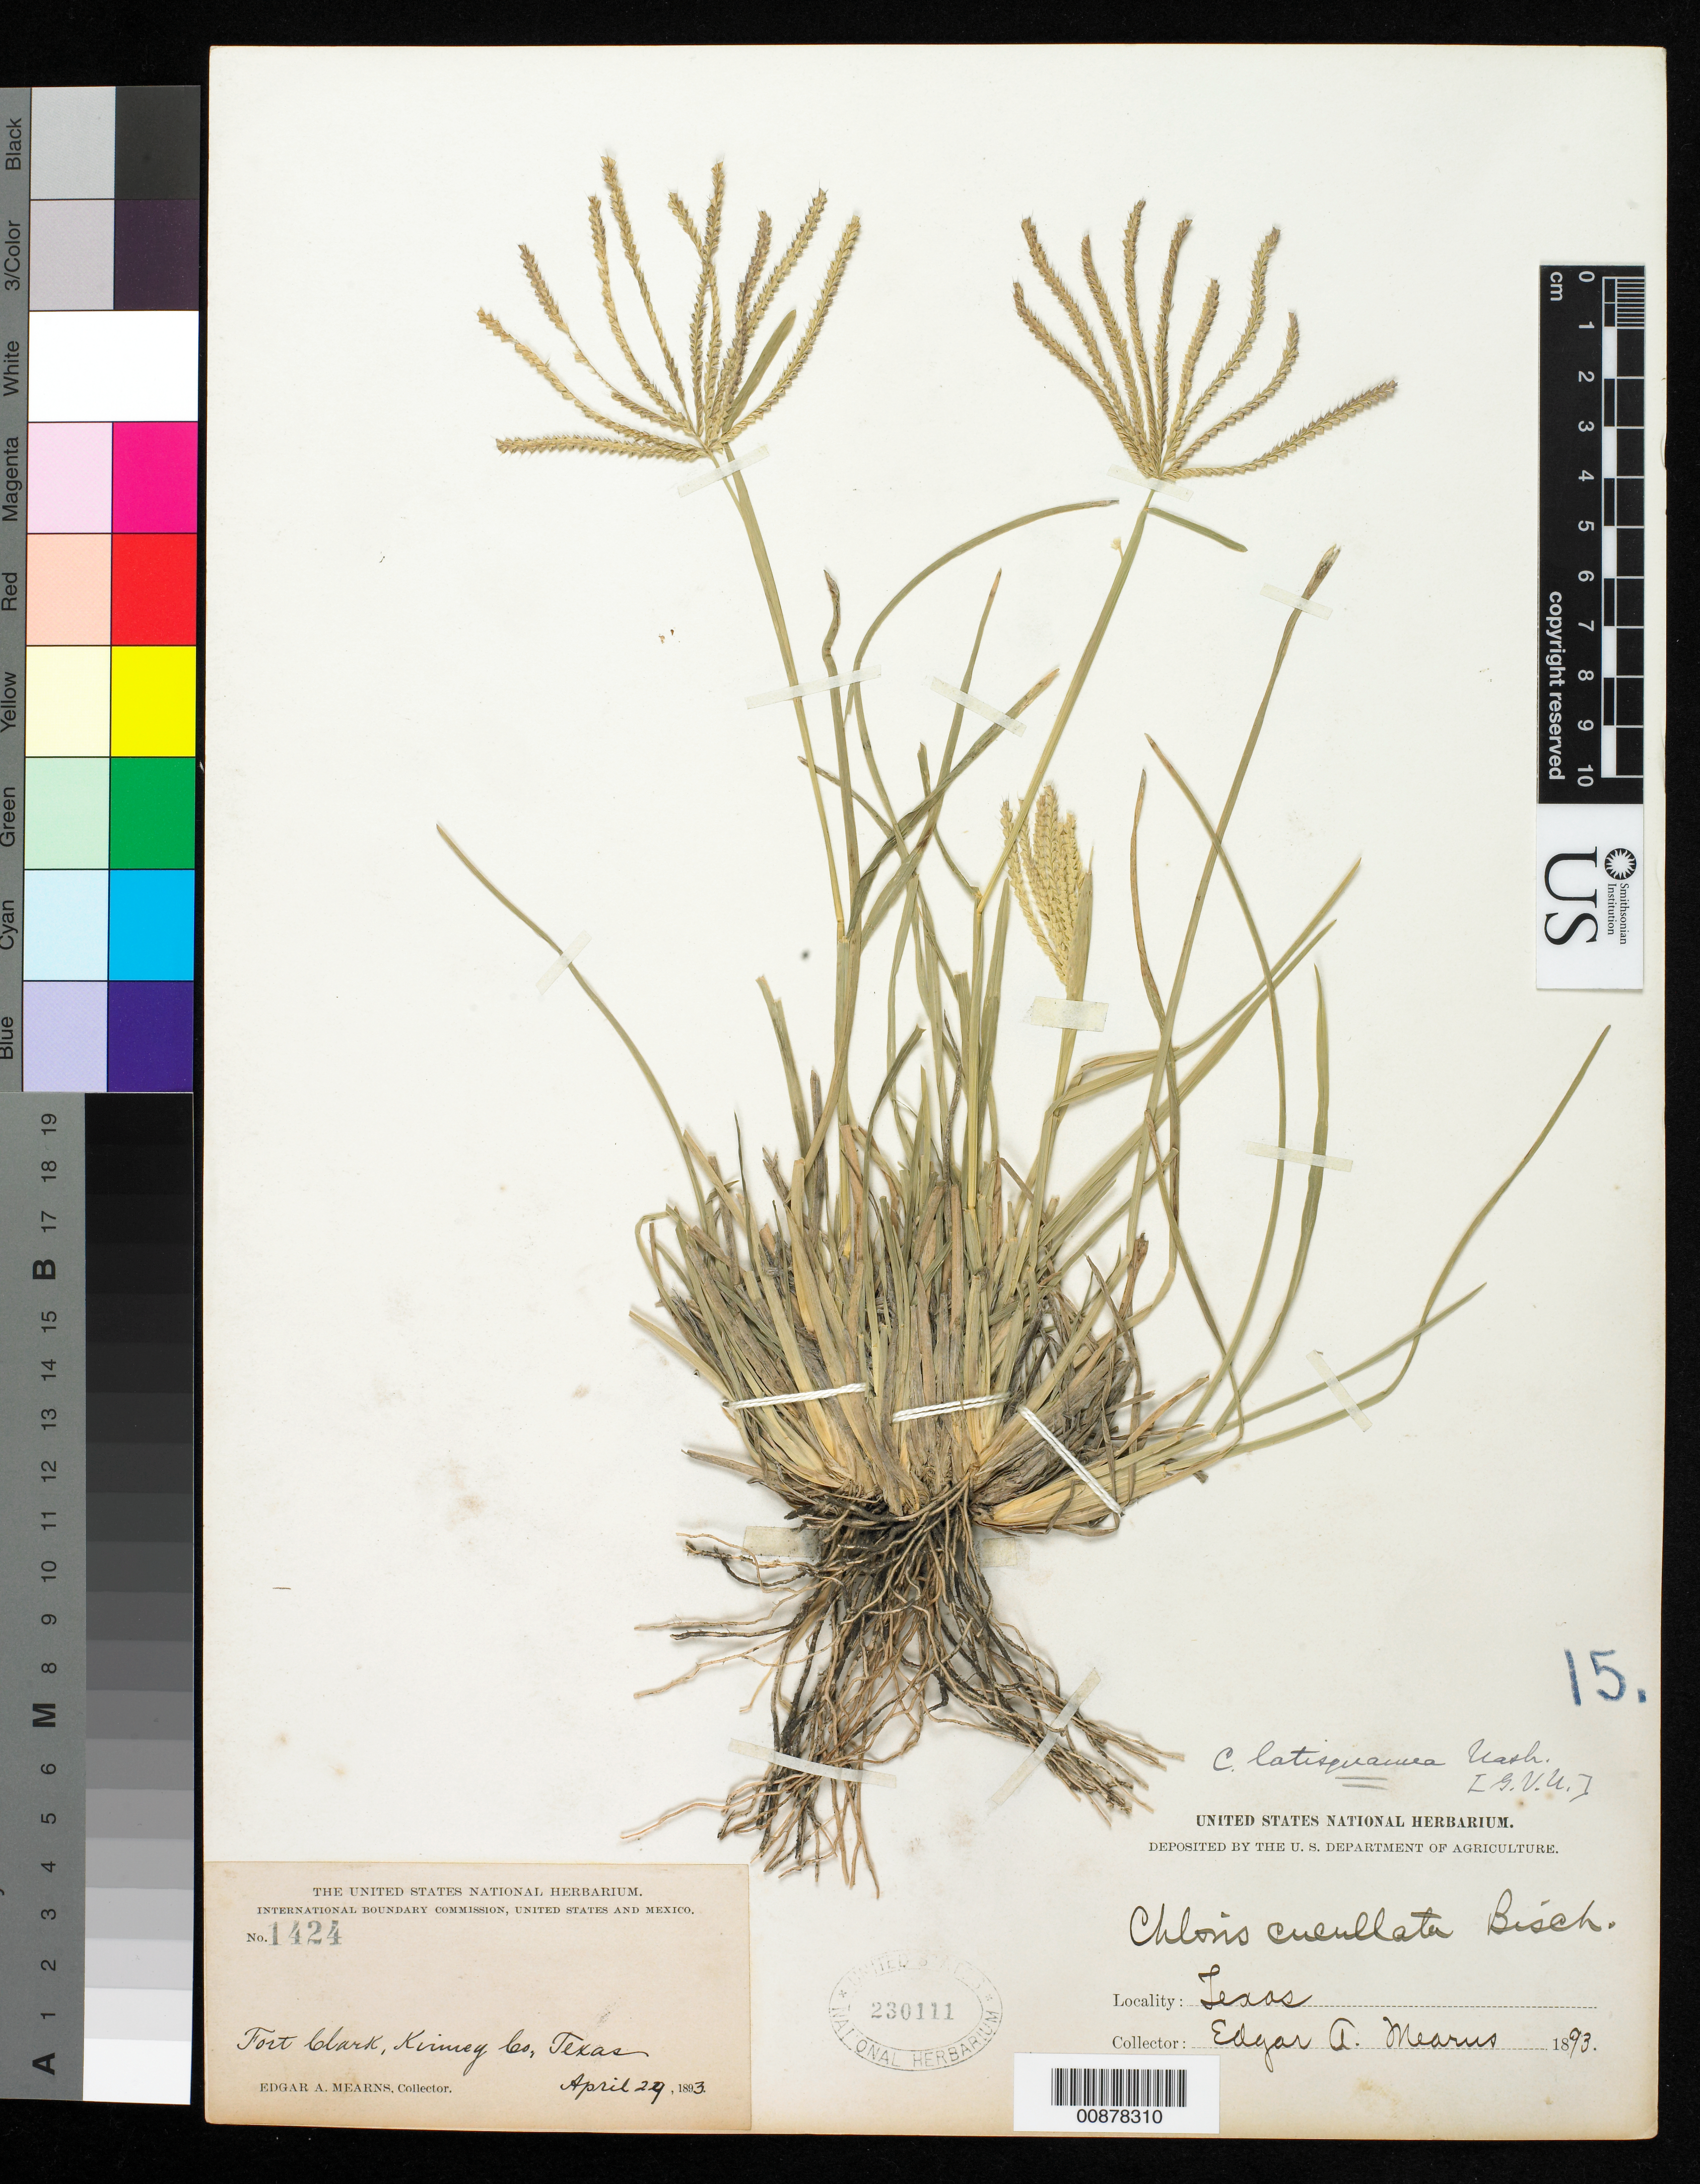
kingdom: Plantae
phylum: Tracheophyta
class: Liliopsida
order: Poales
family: Poaceae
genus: Chloris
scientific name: Chloris latisquamea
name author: Nash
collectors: E. A. Mearns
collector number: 1424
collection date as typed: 29 Apr 1893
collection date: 1893-04-29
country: United States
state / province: Texas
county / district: Kinney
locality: Fort Clark, Kinney County, Texas.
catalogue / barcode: US 230111